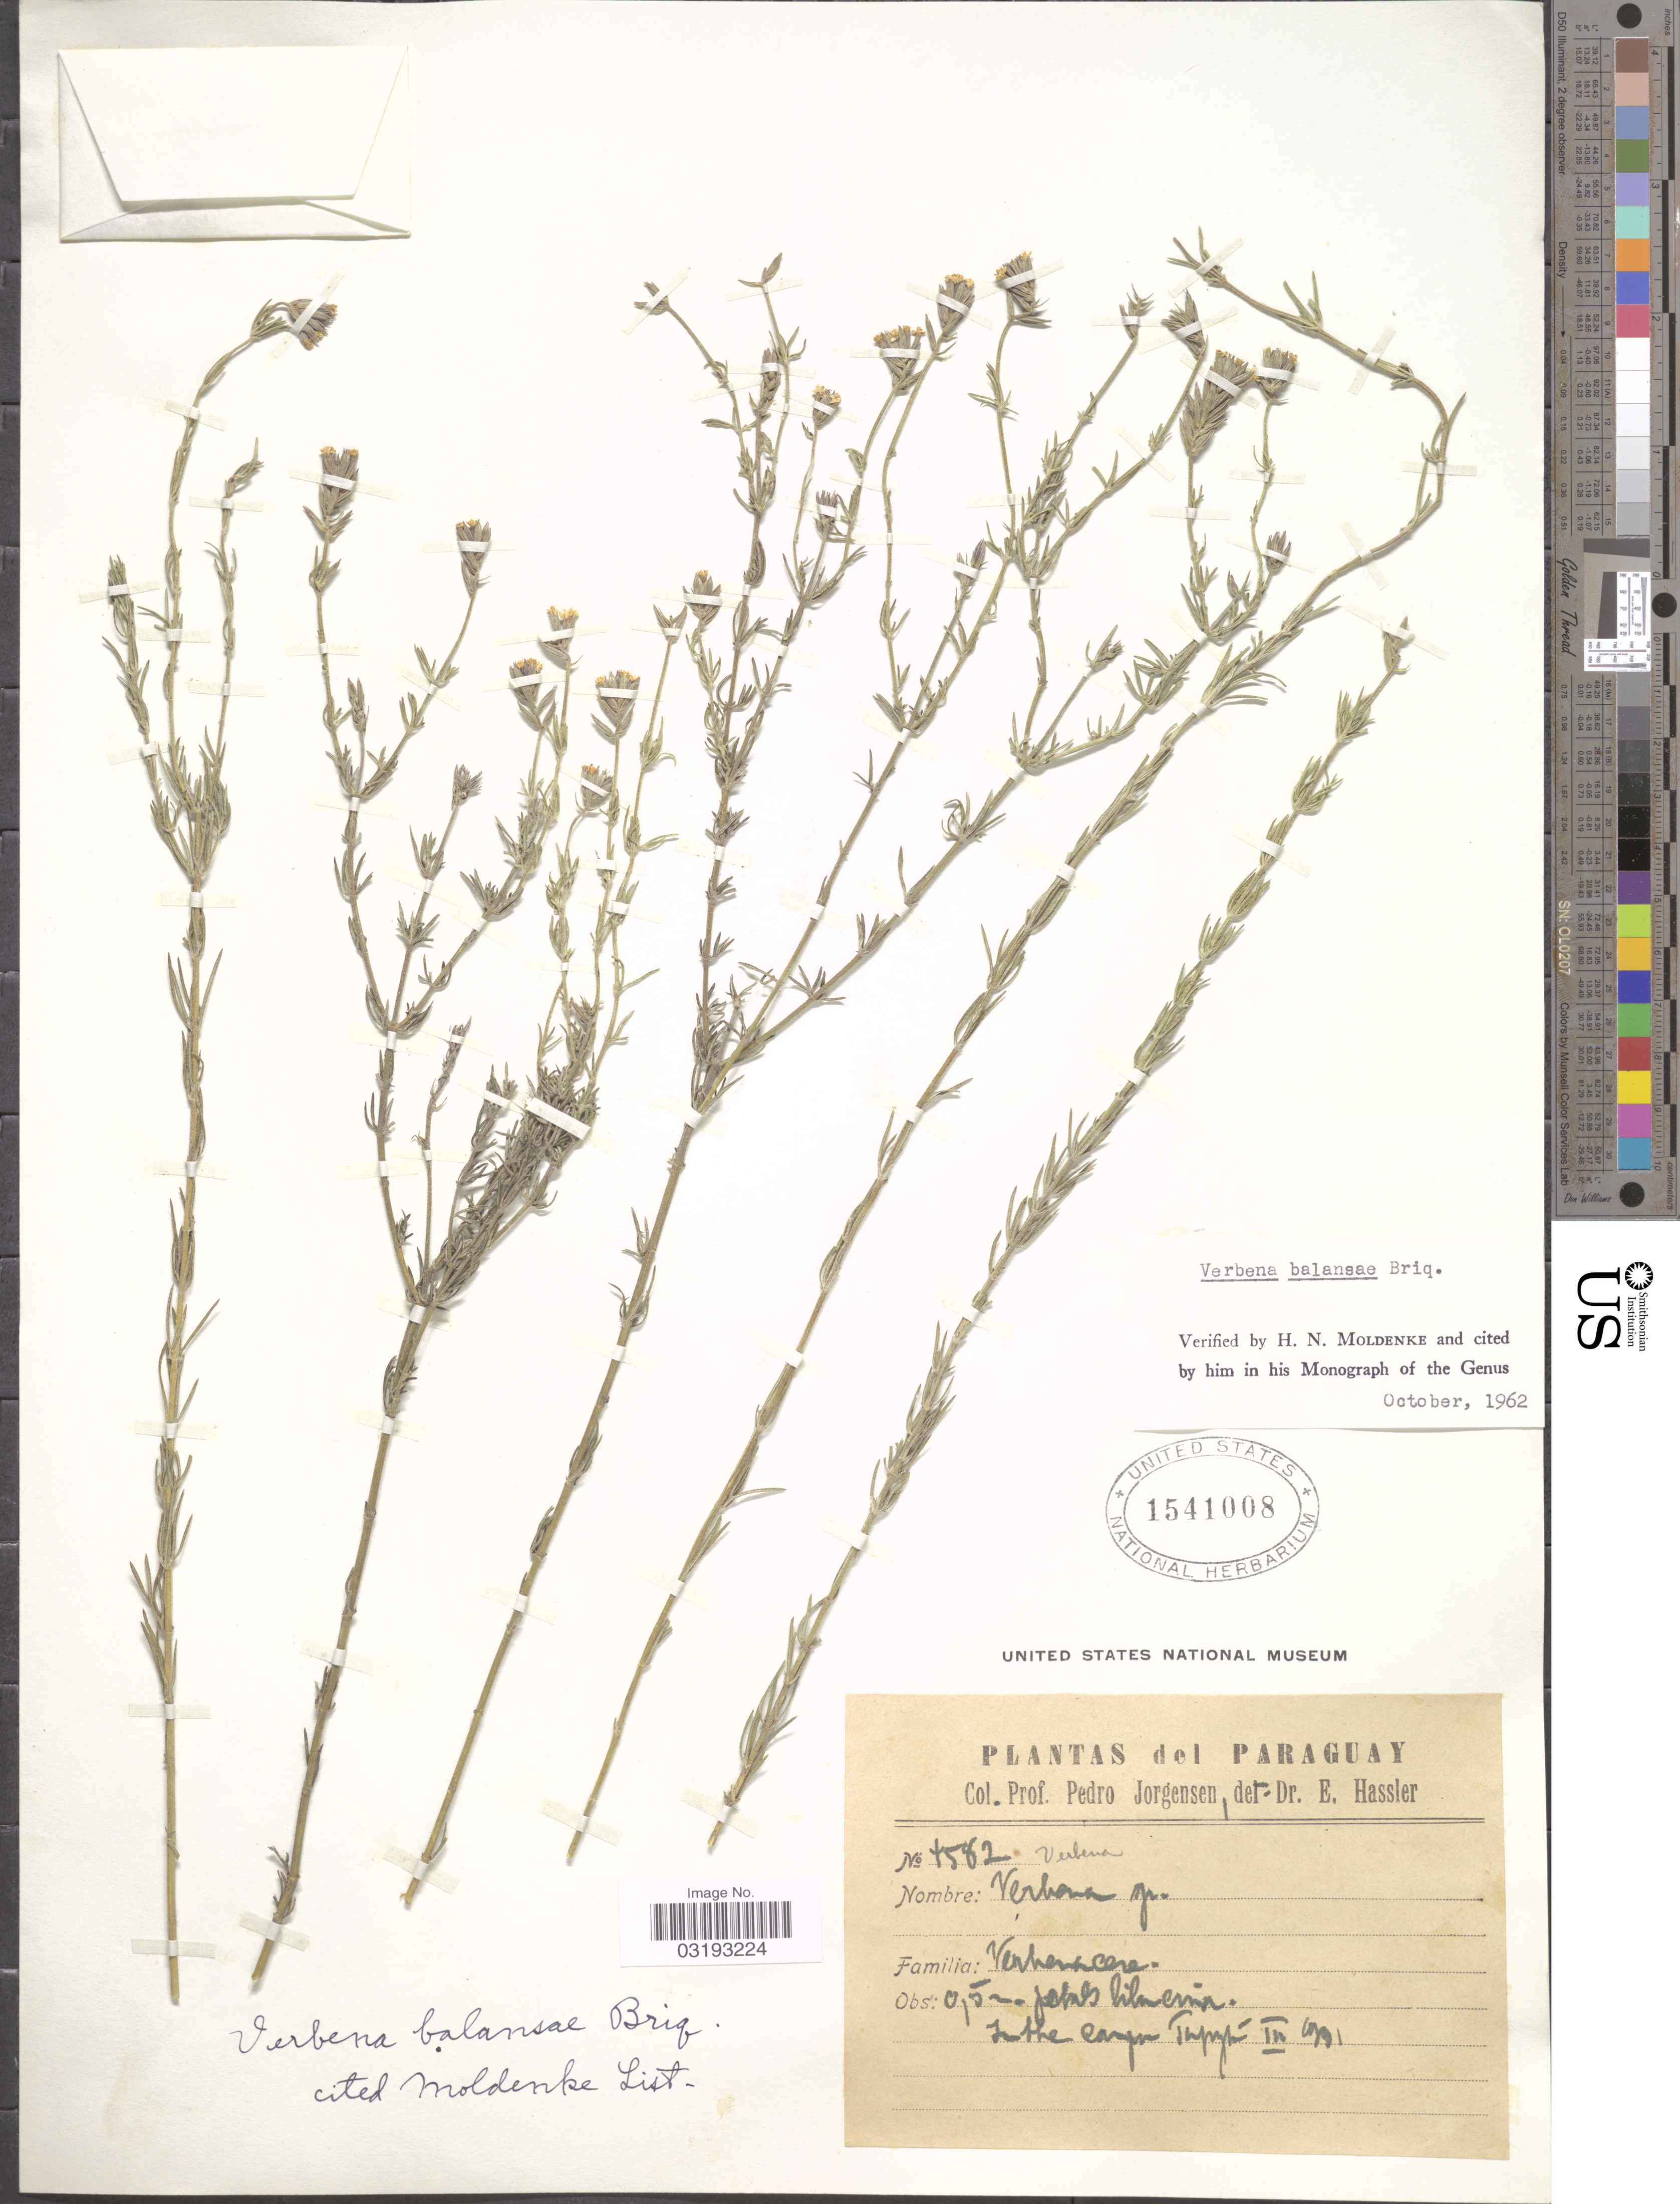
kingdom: Plantae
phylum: Tracheophyta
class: Magnoliopsida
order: Lamiales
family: Verbenaceae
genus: Verbena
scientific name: Verbena balansae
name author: Briq.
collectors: P. Jörgensen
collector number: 4562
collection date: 1931-03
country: Paraguay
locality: In the canyon Tapyrá [interpreted].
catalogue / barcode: US 1541008